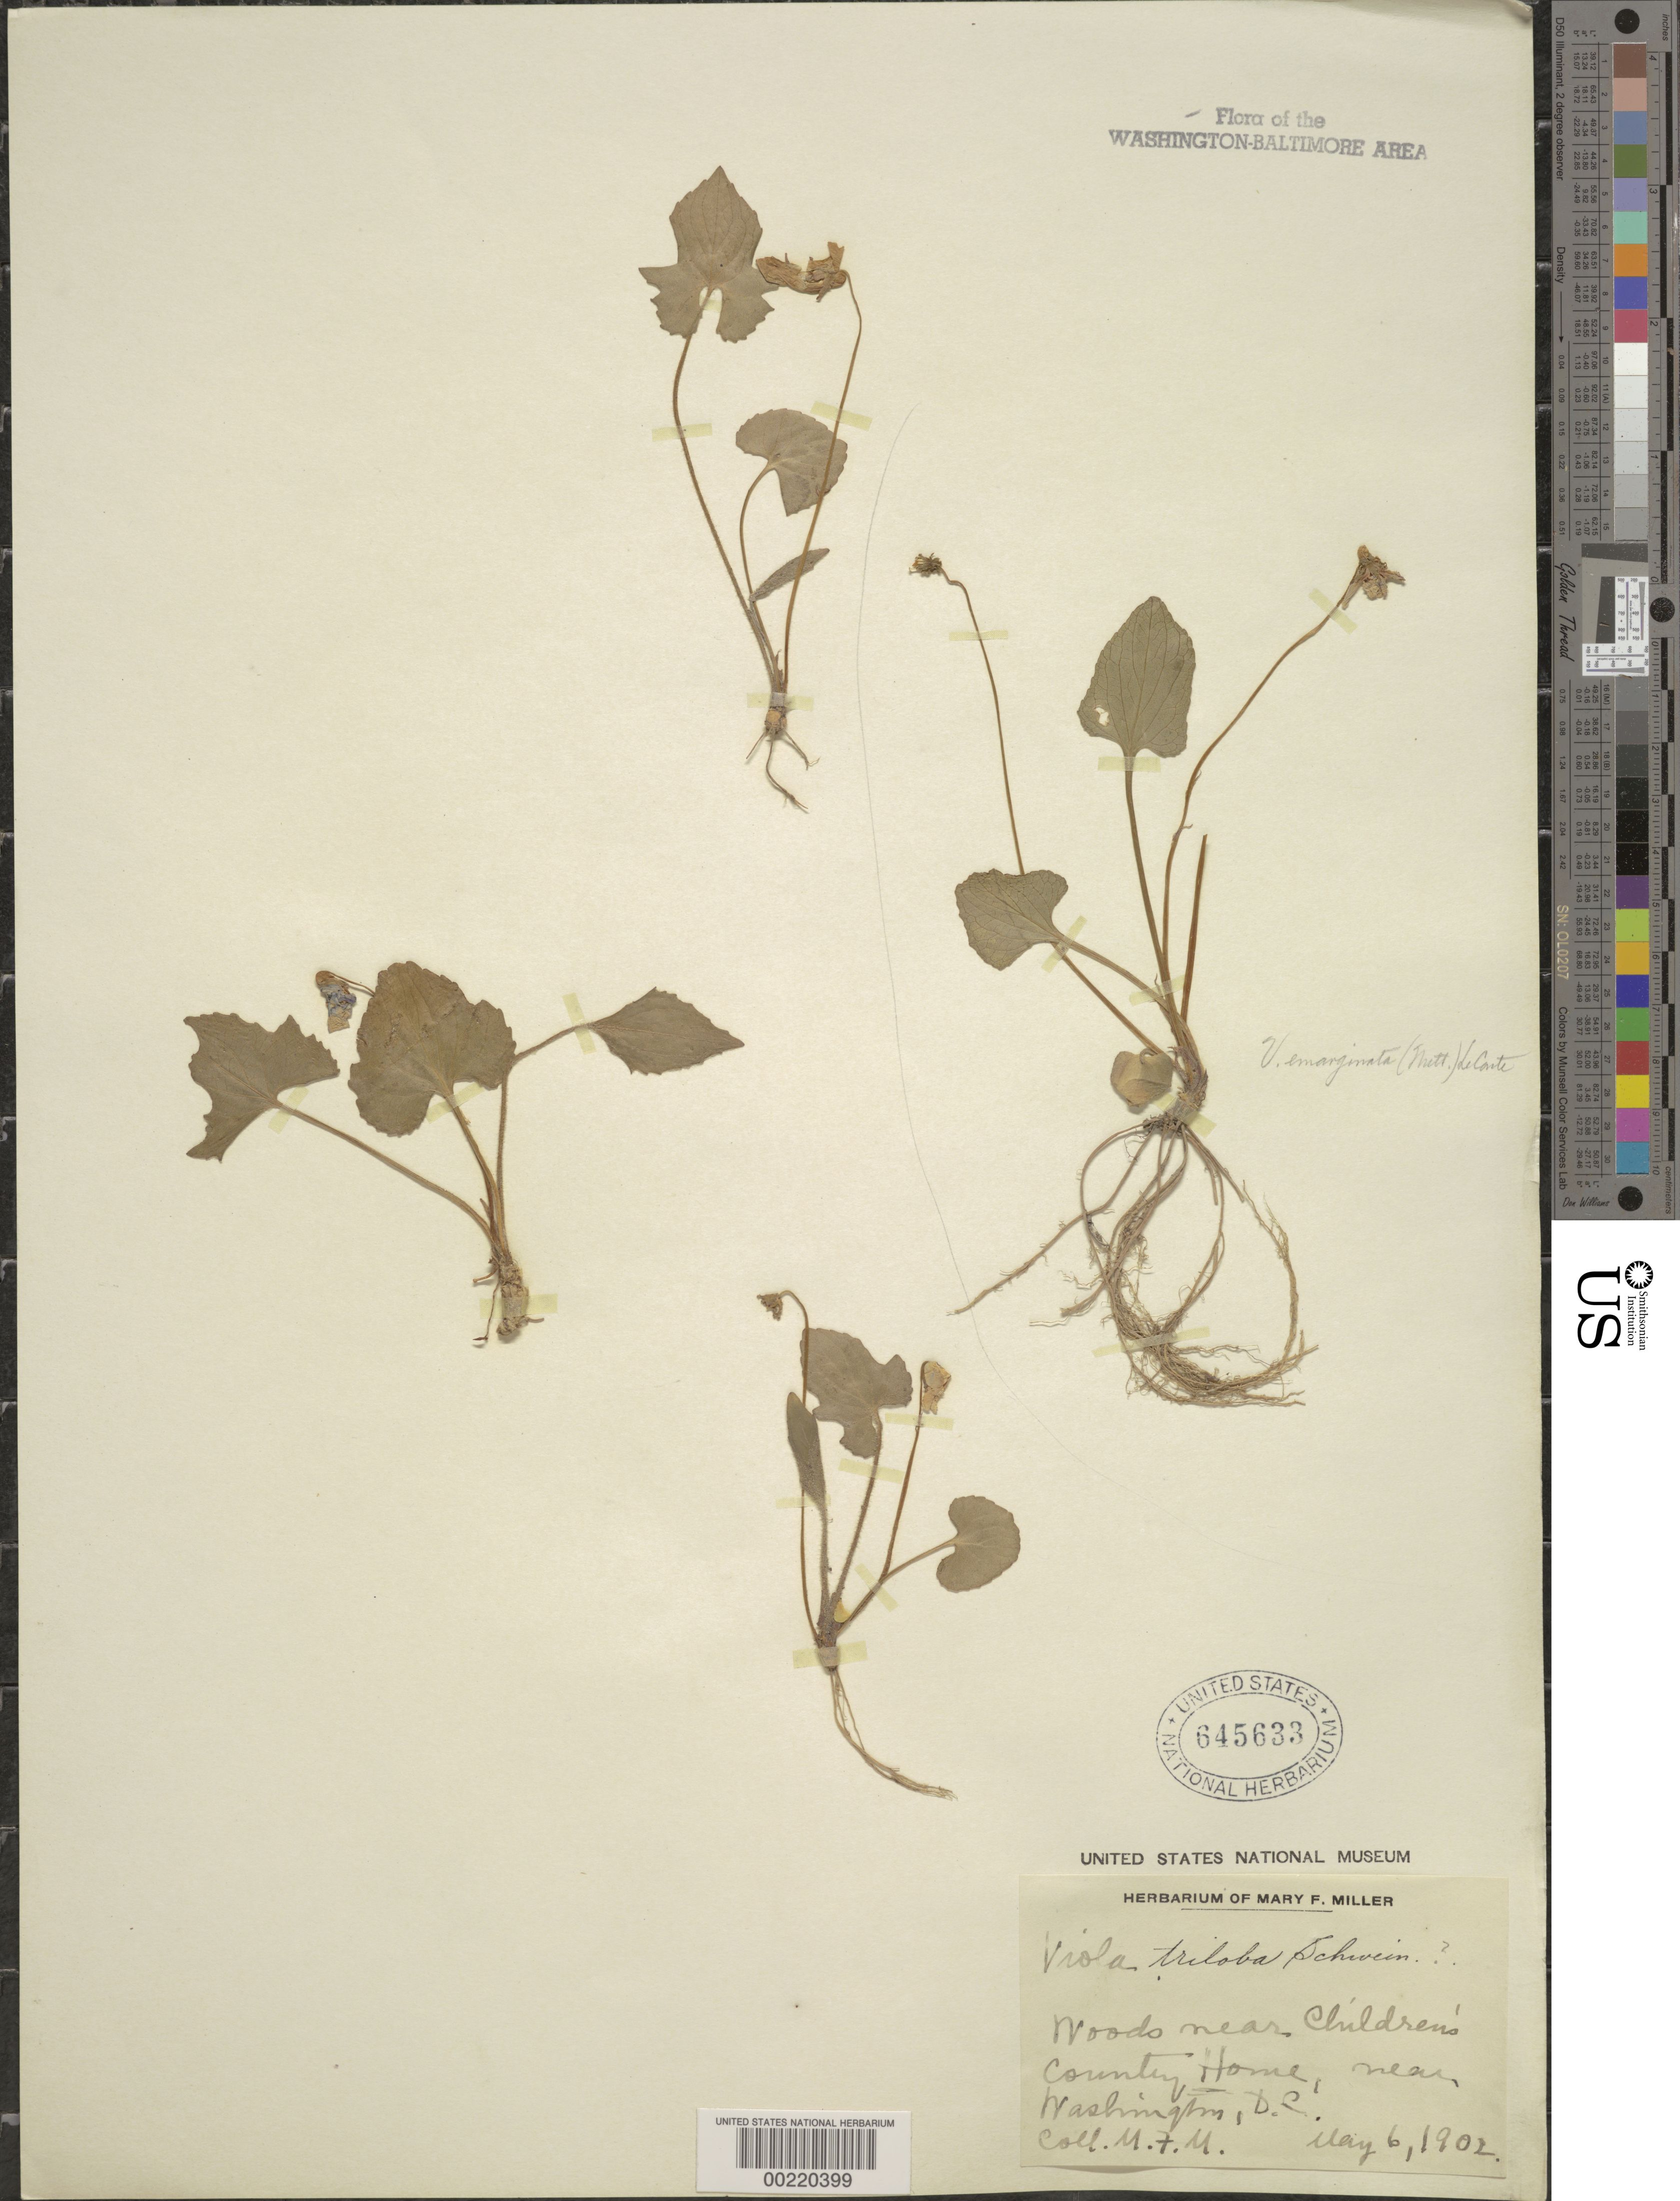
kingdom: Plantae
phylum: Tracheophyta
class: Magnoliopsida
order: Malpighiales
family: Violaceae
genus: Viola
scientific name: Viola palmata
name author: L.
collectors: M. F. Miller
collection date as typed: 06 May 1902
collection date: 1902-05-06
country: United States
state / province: District of Columbia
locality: Childrens Country Home, DC vicinity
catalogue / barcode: US 645633